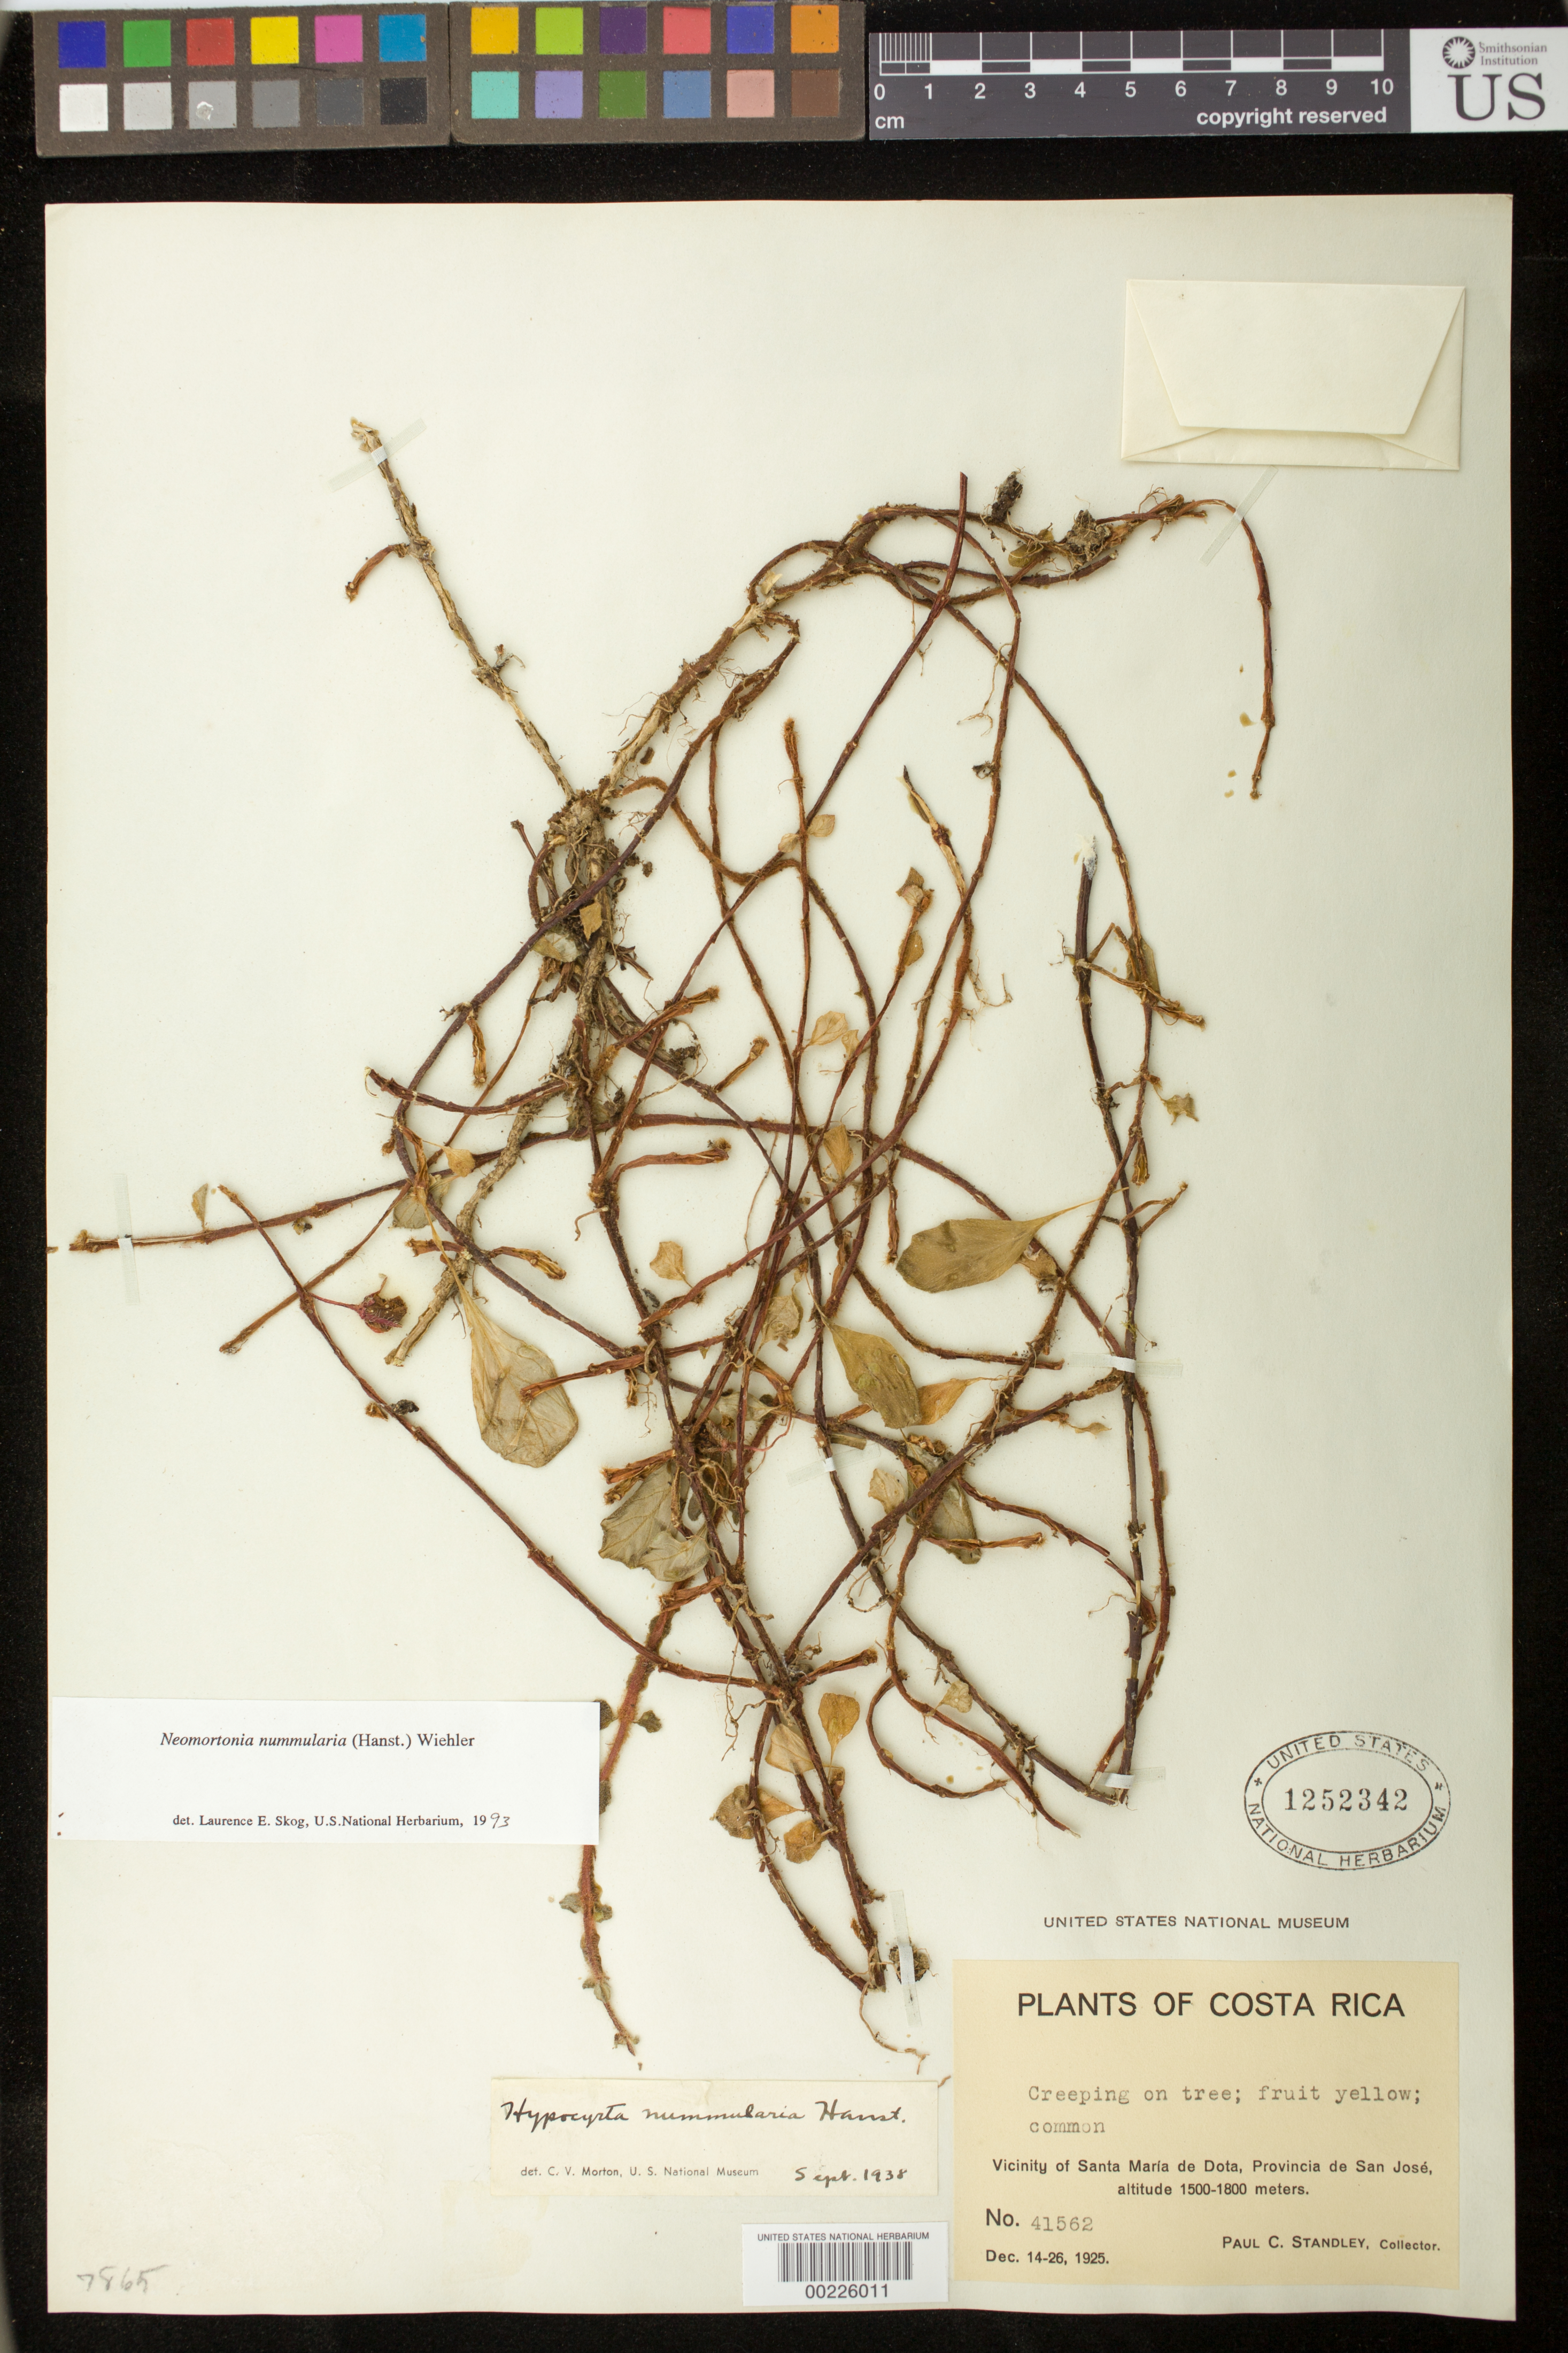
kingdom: Plantae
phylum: Tracheophyta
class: Magnoliopsida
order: Lamiales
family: Gesneriaceae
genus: Pachycaulos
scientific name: Pachycaulos nummularia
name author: (Hanst.) J.L. Clark & J.F. Sm.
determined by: Skog, Laurence E.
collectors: P. C. Standley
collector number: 41562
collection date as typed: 14-26 Dec 1925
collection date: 1925-12-14/1925-12-26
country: Costa Rica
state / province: San José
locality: Vicinity of Santa Maria de Dota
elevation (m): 1500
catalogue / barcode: US 1252342